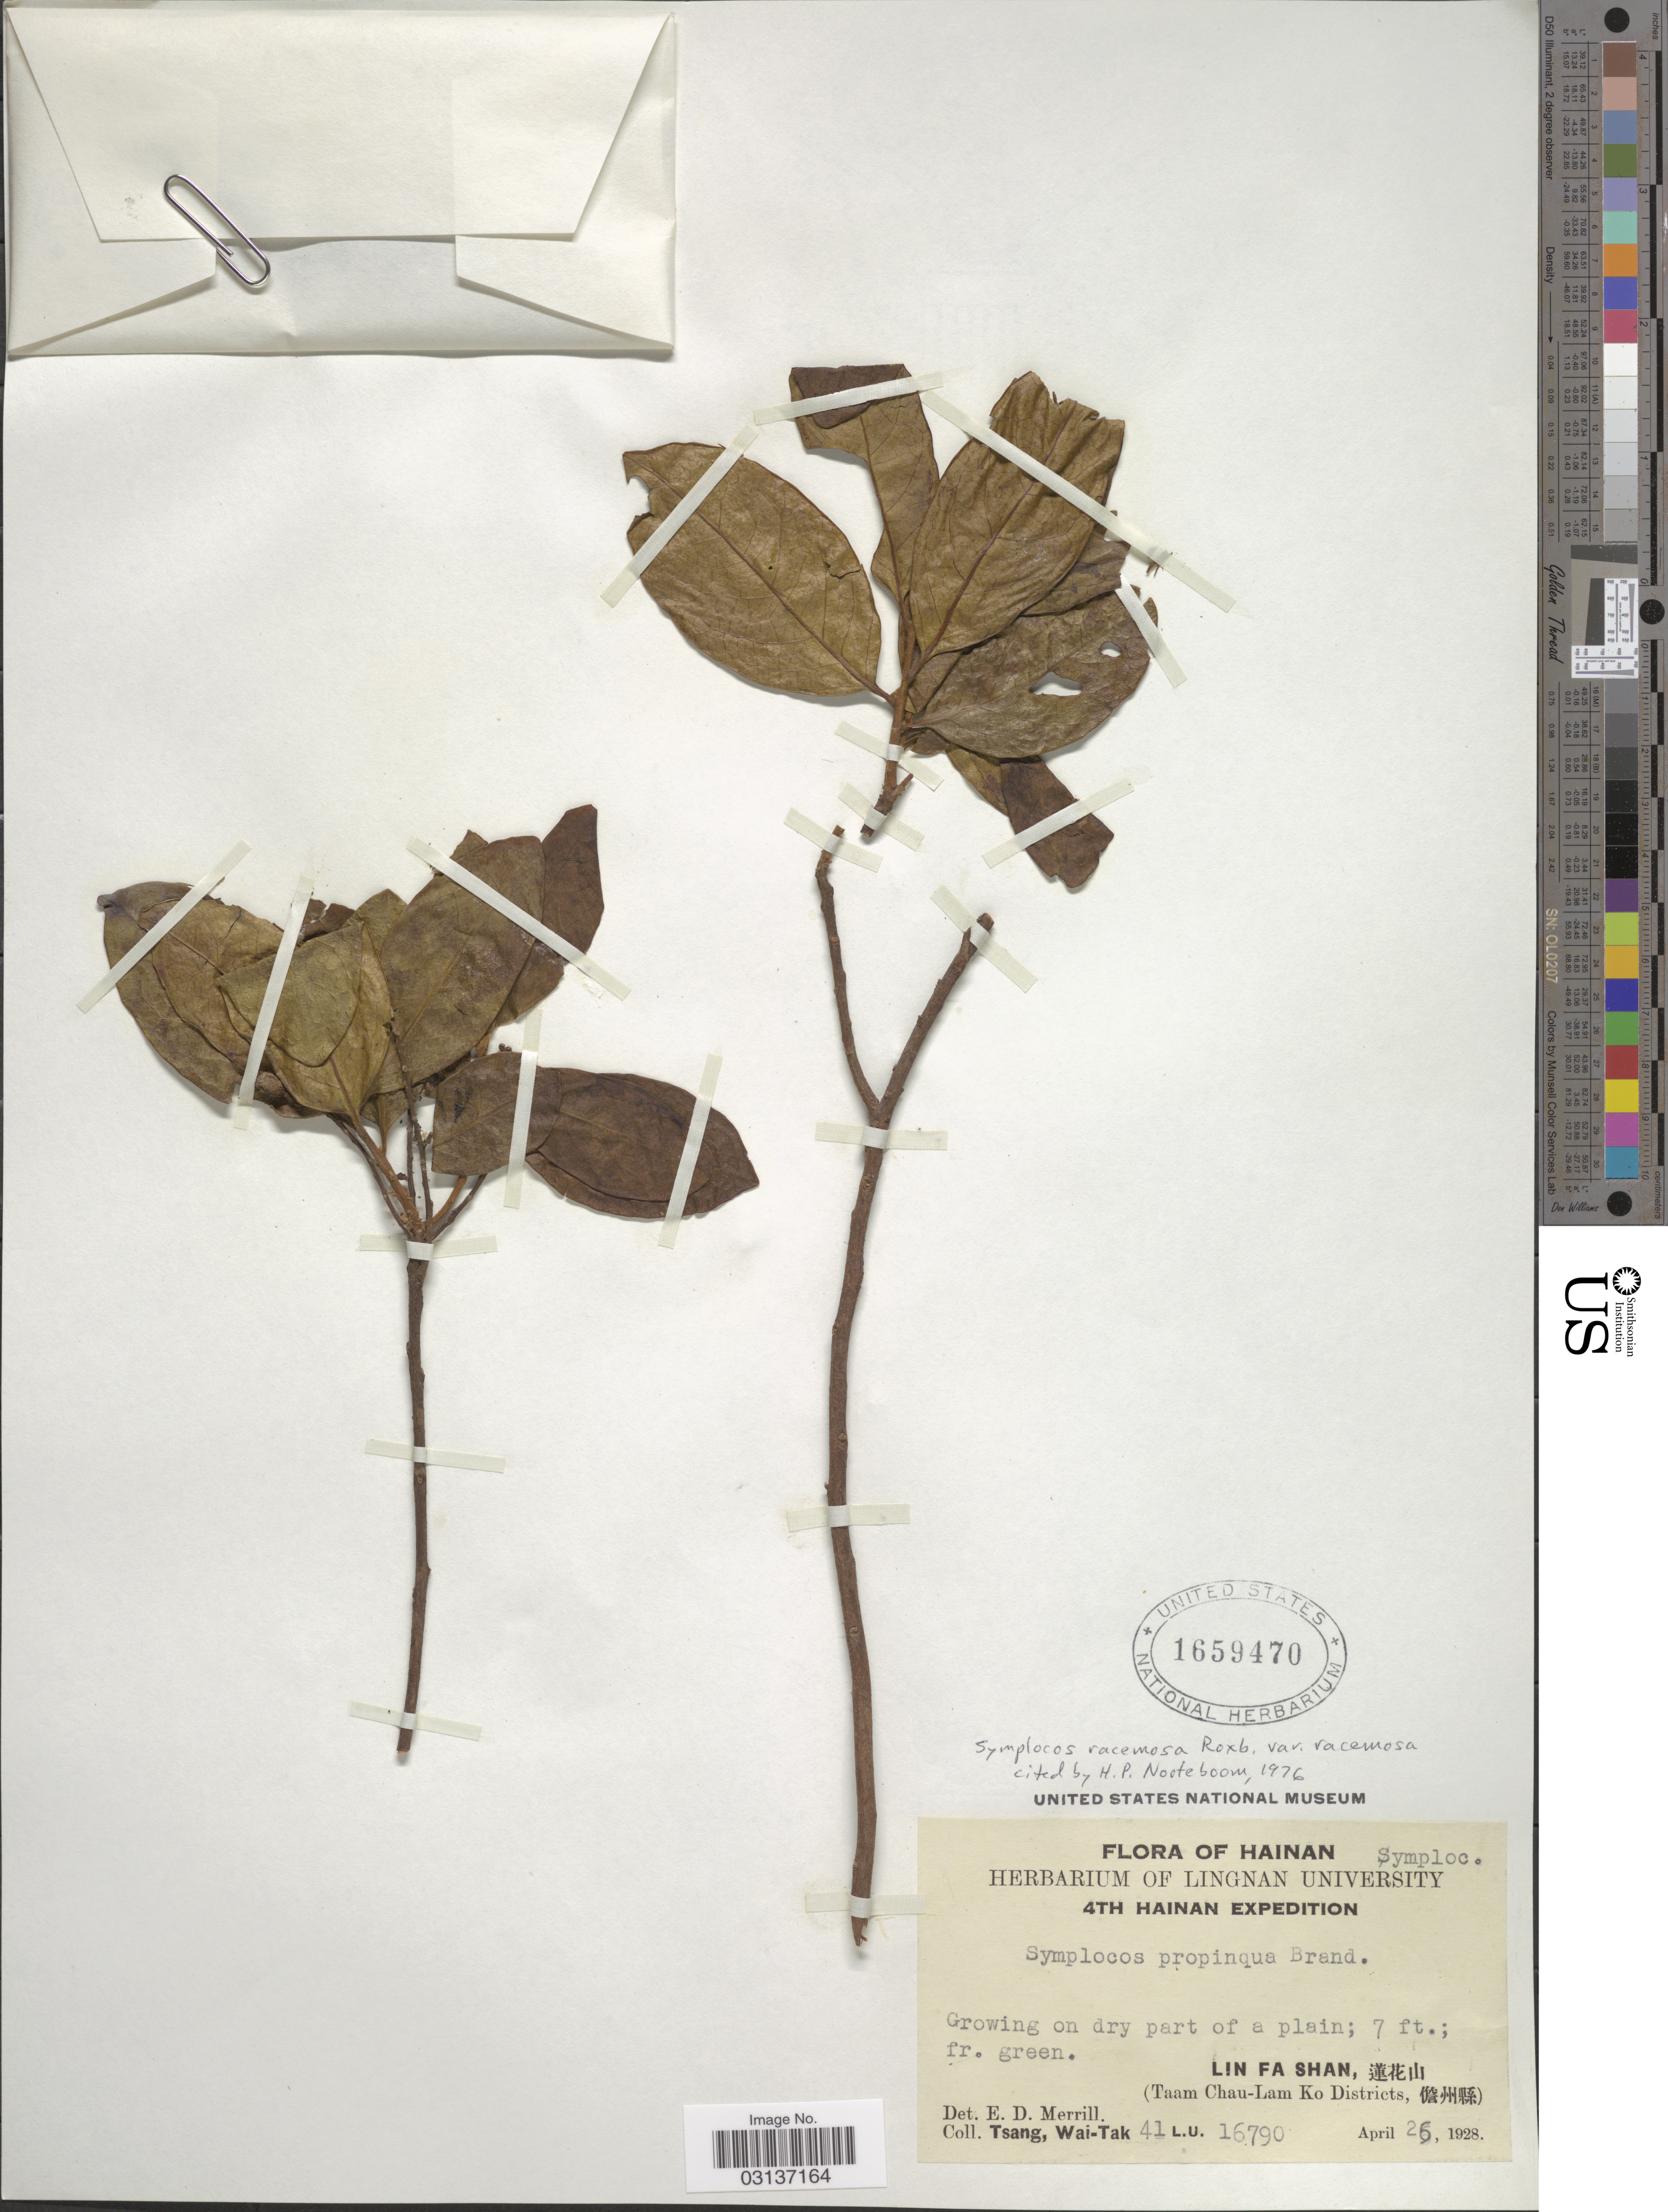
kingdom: Plantae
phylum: Tracheophyta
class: Magnoliopsida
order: Ericales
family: Symplocaceae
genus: Symplocos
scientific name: Symplocos racemosa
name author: Roxb.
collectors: W. T. Tsang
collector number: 41L.U.16790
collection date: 1928-04-26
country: China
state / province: Hainan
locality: Lin Fa Shan, (Taam Chau-Lam Ko Districts).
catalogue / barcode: US 1659470